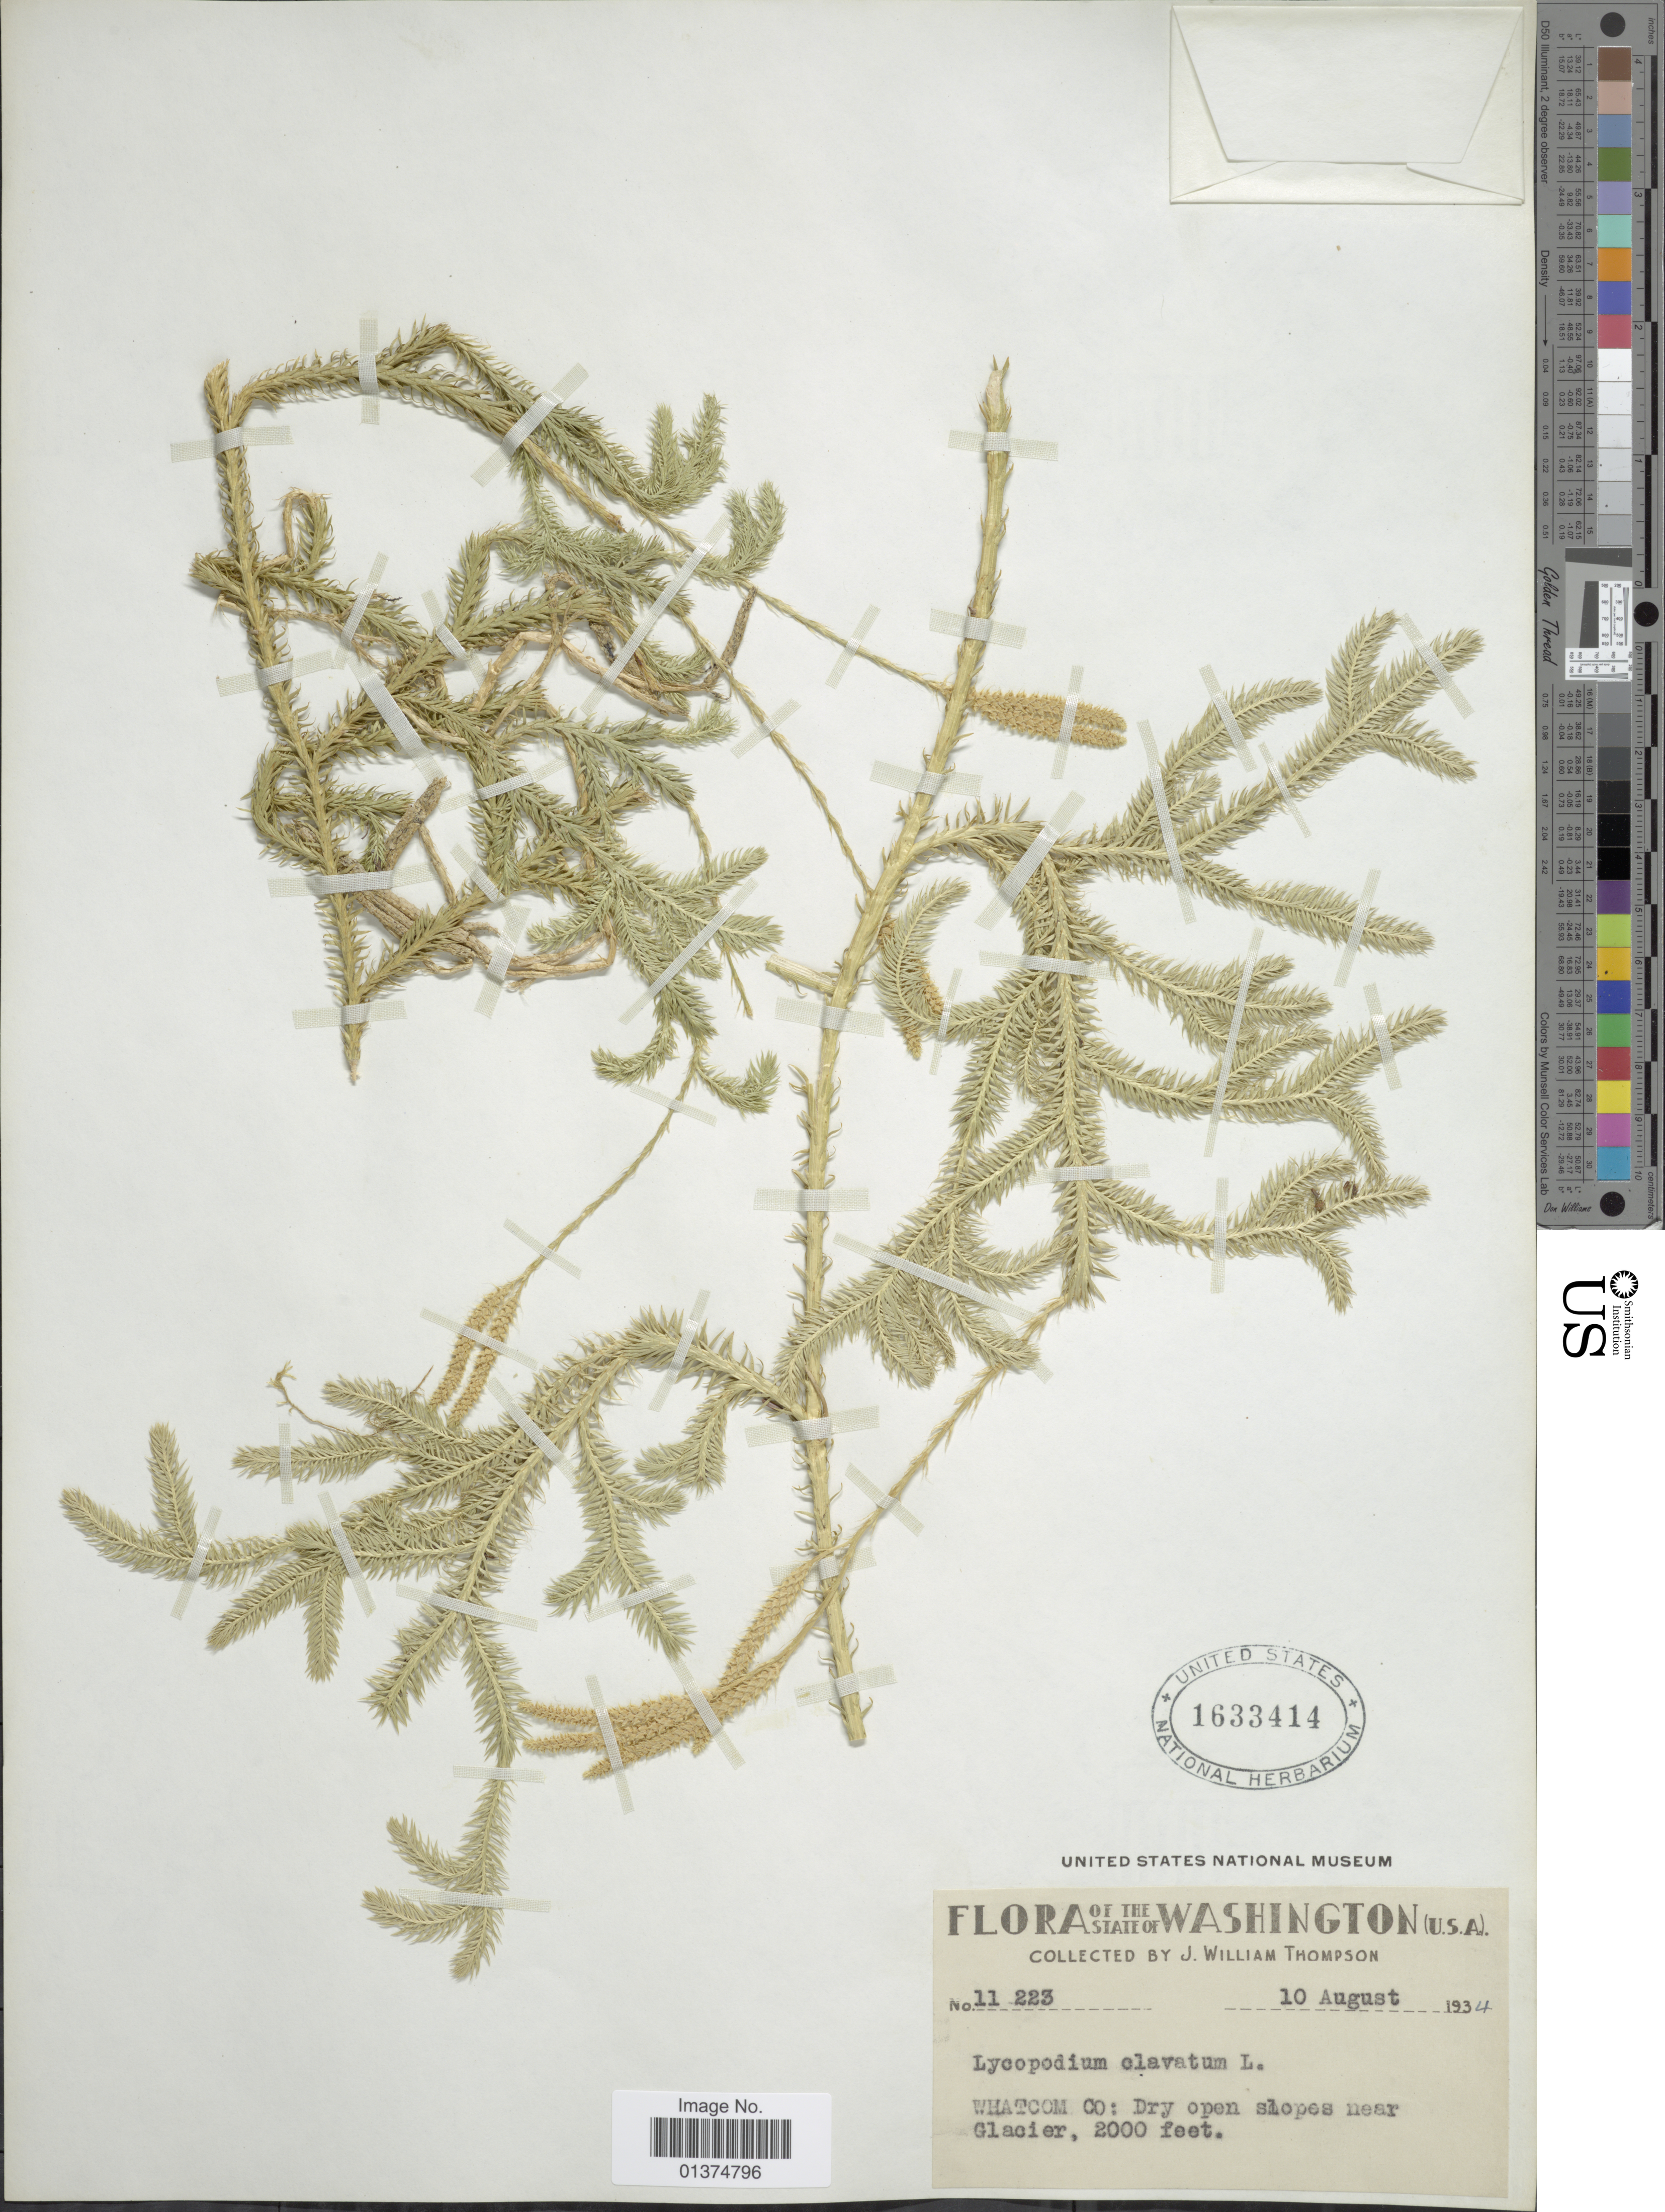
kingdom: Plantae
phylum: Tracheophyta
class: Lycopodiopsida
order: Lycopodiales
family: Lycopodiaceae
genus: Lycopodium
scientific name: Lycopodium clavatum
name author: L.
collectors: J. W. Thompson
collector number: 11223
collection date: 1934-08-10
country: United States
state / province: Washington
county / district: Whitman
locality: Whatcom Co: Dry open slopes near Glacier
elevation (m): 610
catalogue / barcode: US 1633414